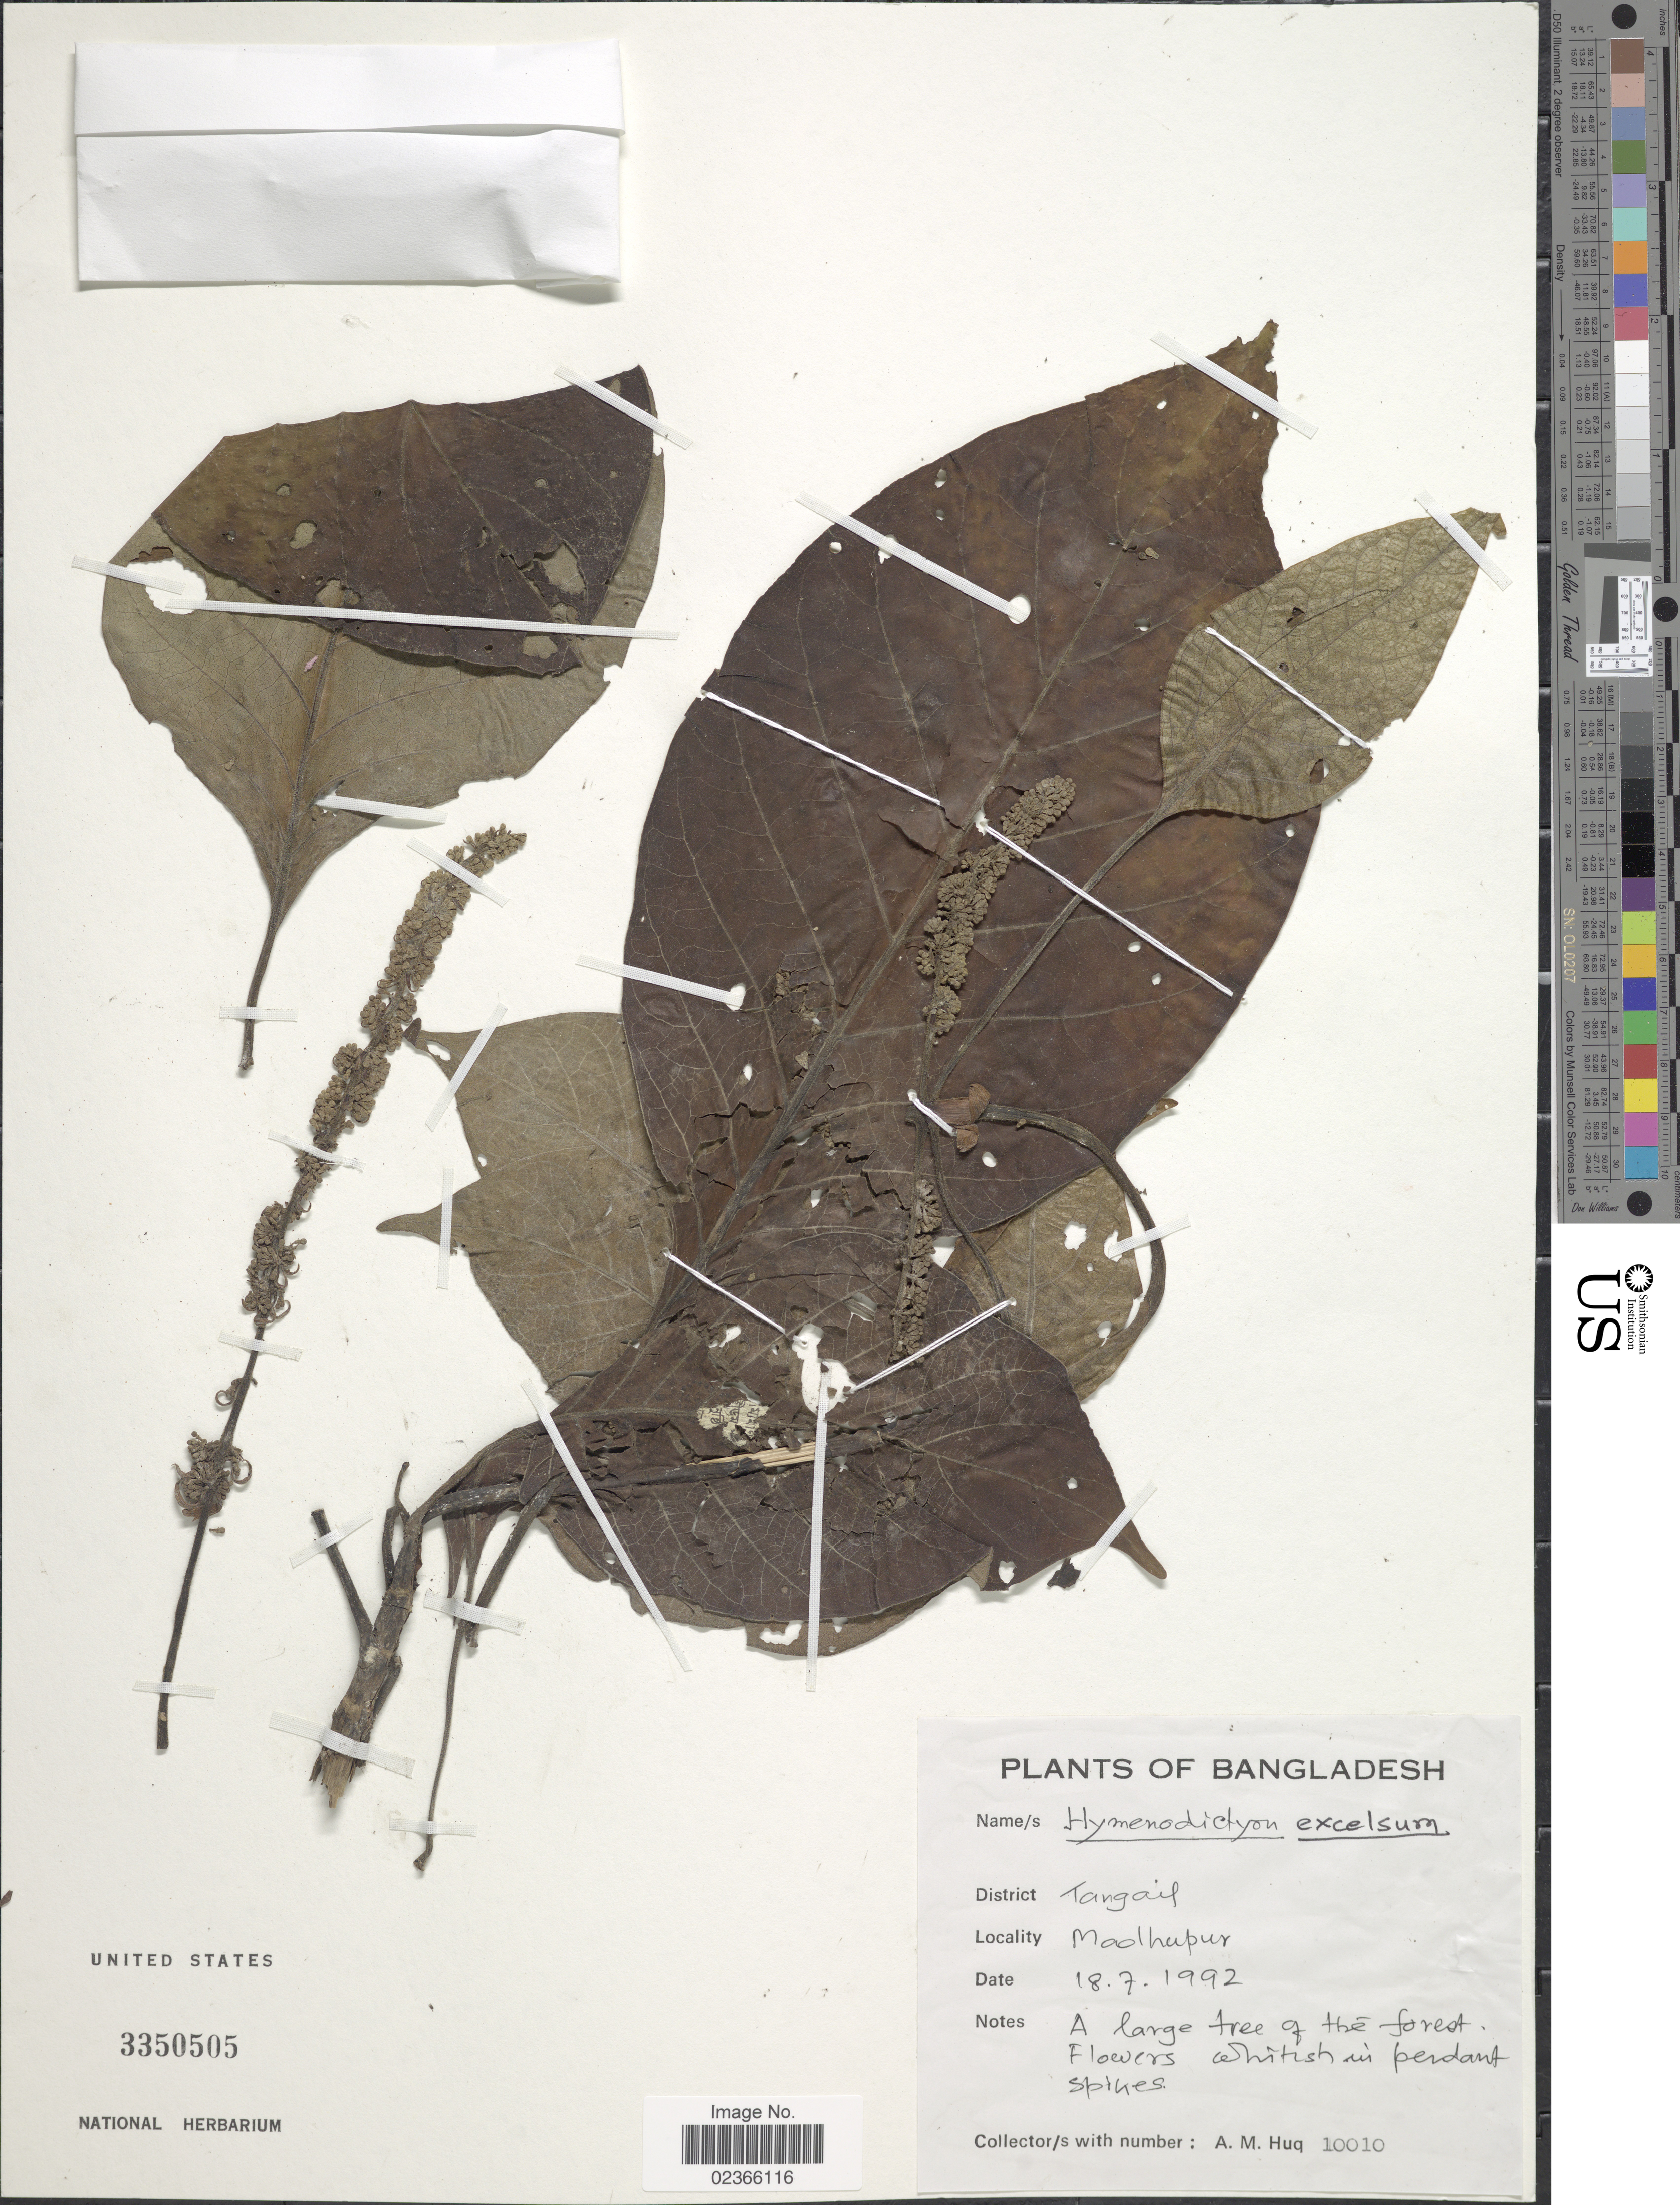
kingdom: Plantae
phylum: Tracheophyta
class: Magnoliopsida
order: Gentianales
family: Rubiaceae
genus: Hymenodictyon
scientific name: Hymenodictyon excelsum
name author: (Roxb.) Wall.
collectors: A. M. Huq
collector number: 10010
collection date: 1992-07-18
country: Bangladesh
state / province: Dhaka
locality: Bangladesh. District Tangail. Moolhupur.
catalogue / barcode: US 3350505